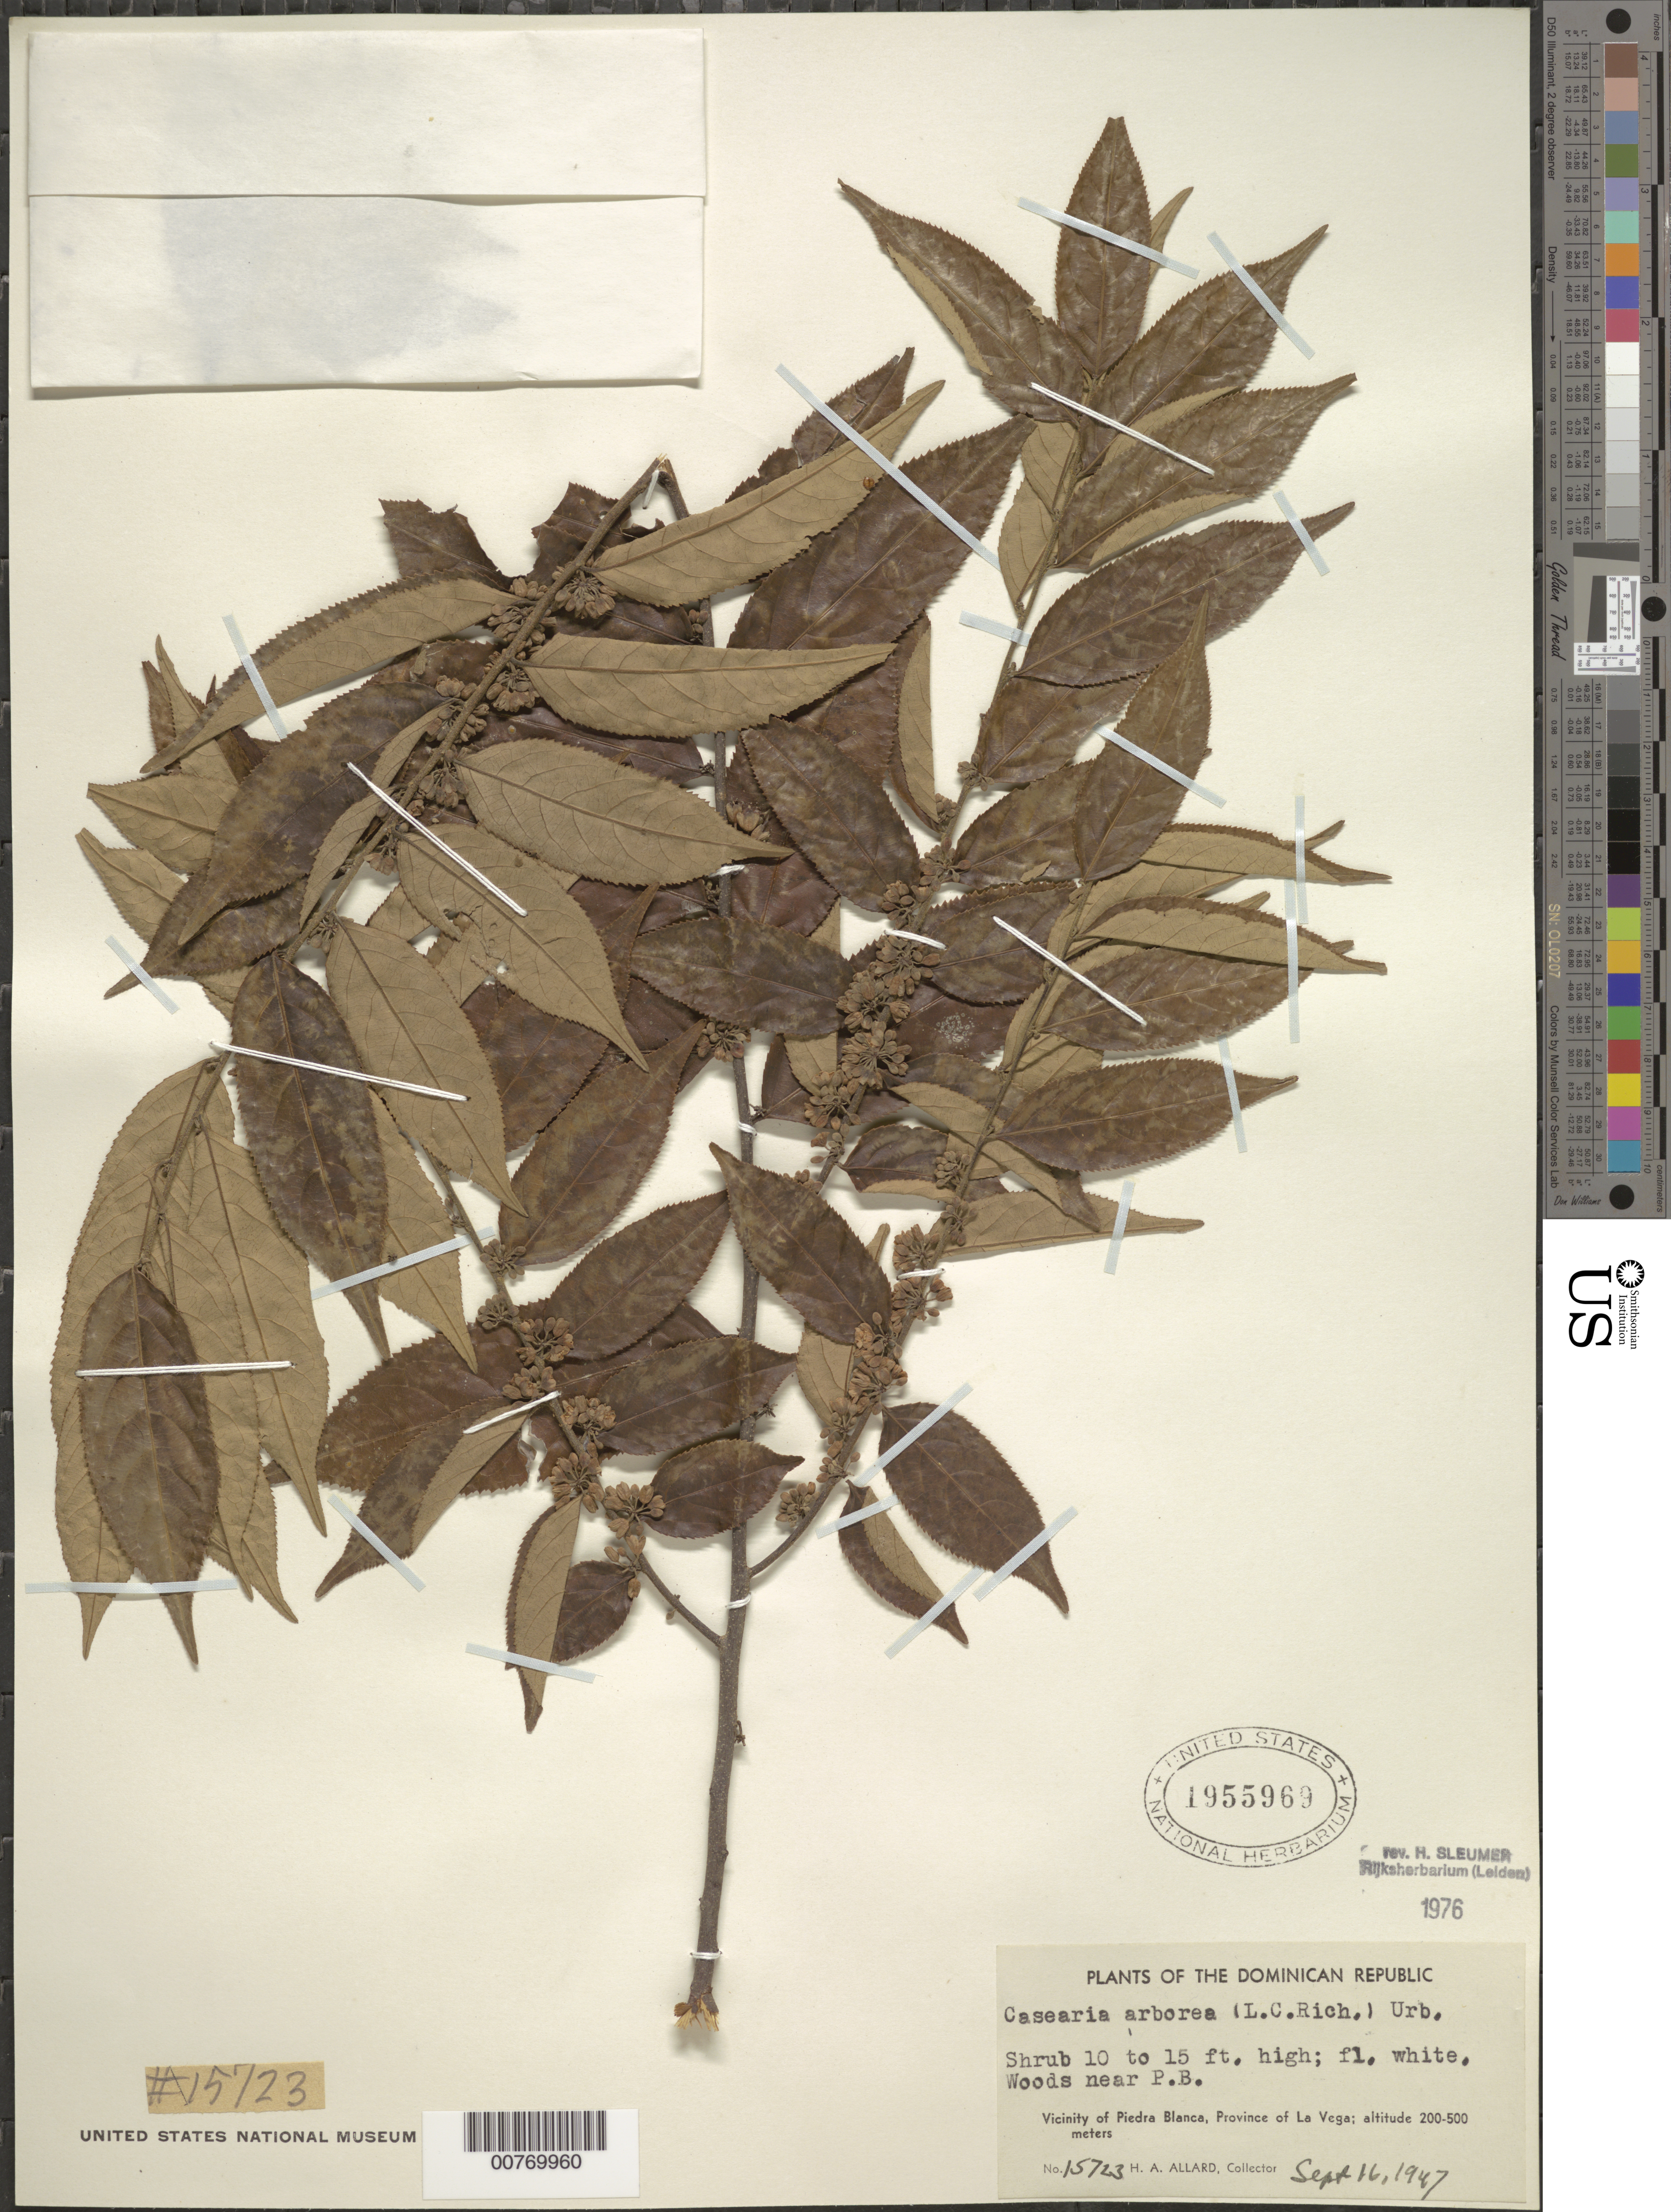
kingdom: Plantae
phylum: Tracheophyta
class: Magnoliopsida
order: Malpighiales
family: Salicaceae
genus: Casearia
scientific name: Casearia arborea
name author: (Rich.) Urb.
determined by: Sleumer, H. O.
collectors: H. A. Allard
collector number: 15723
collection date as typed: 16 Sep 1947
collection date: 1947-09-16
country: Dominican Republic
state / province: La Vega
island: Hispaniola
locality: Vicinity of Piedra Blanca.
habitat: Woods near Piedra Blanca.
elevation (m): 200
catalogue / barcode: US 1955969